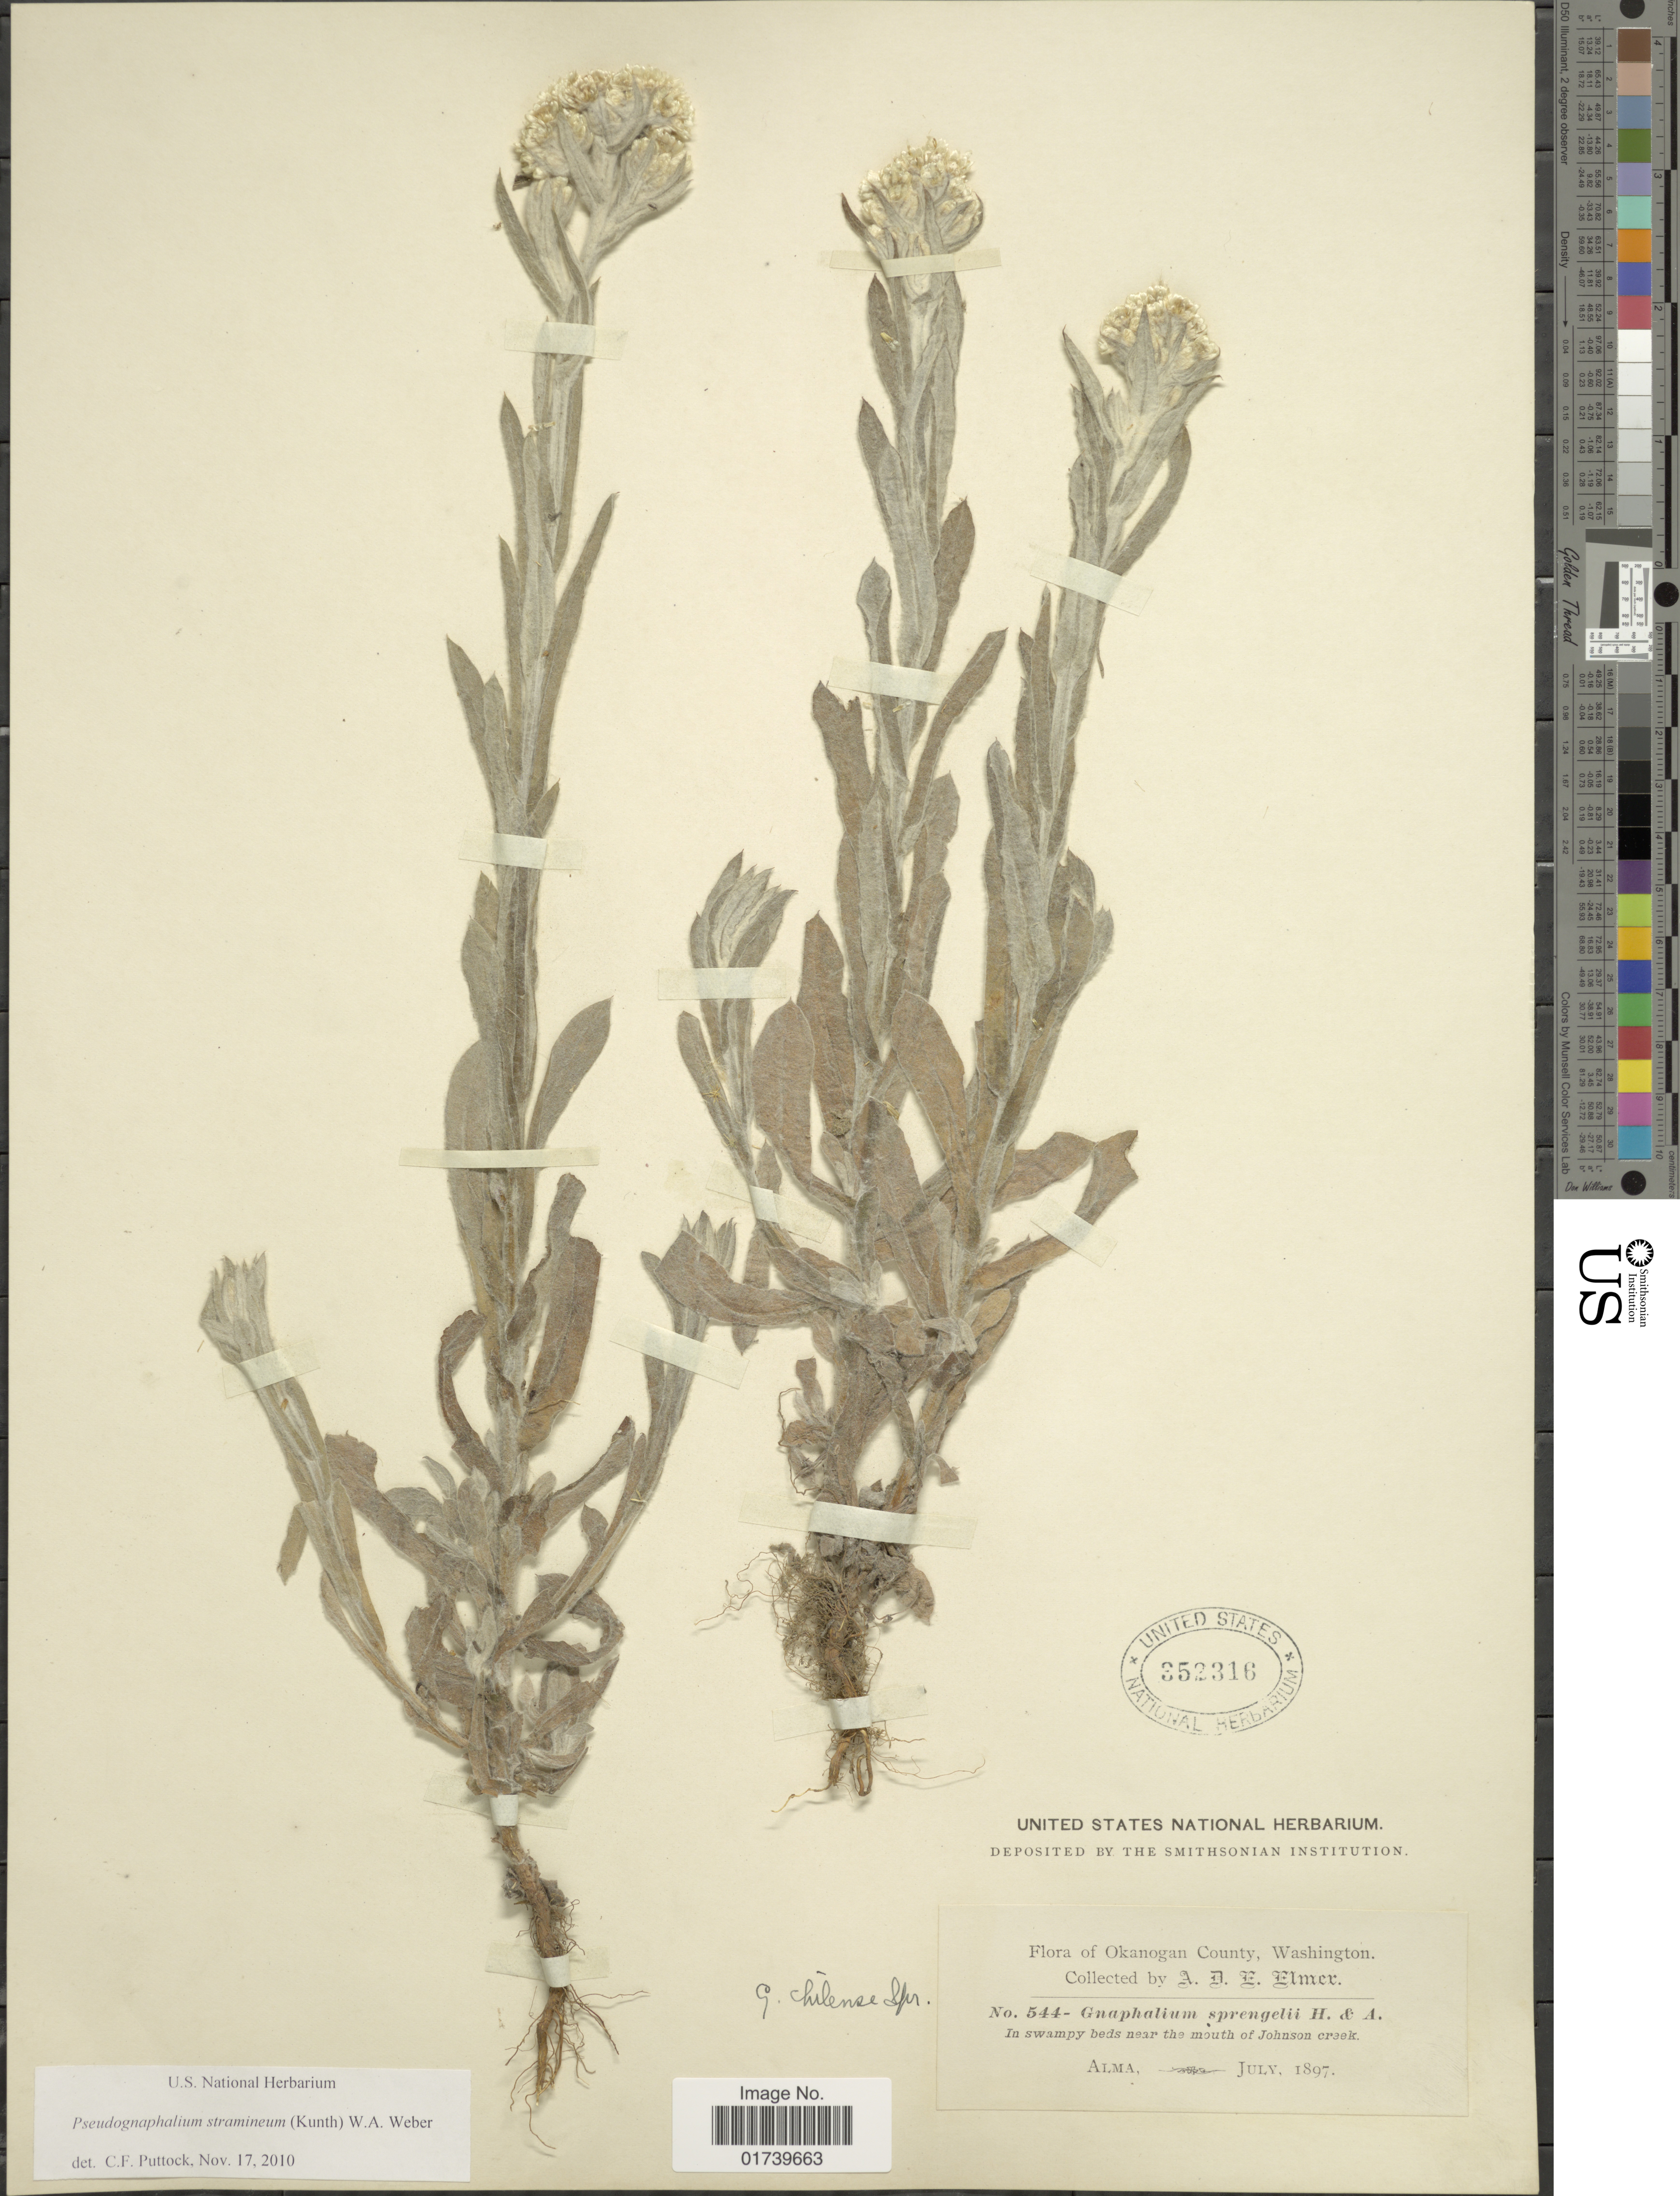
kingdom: Plantae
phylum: Tracheophyta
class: Magnoliopsida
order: Asterales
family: Asteraceae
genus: Pseudognaphalium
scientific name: Pseudognaphalium stramineum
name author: (Kunth) Anderb.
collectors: A. D. E. Elmer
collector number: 544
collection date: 1897-07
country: United States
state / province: Washington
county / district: Okanogan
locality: Okanogan County, near the mouth of Johnson creek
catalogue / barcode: US 352316